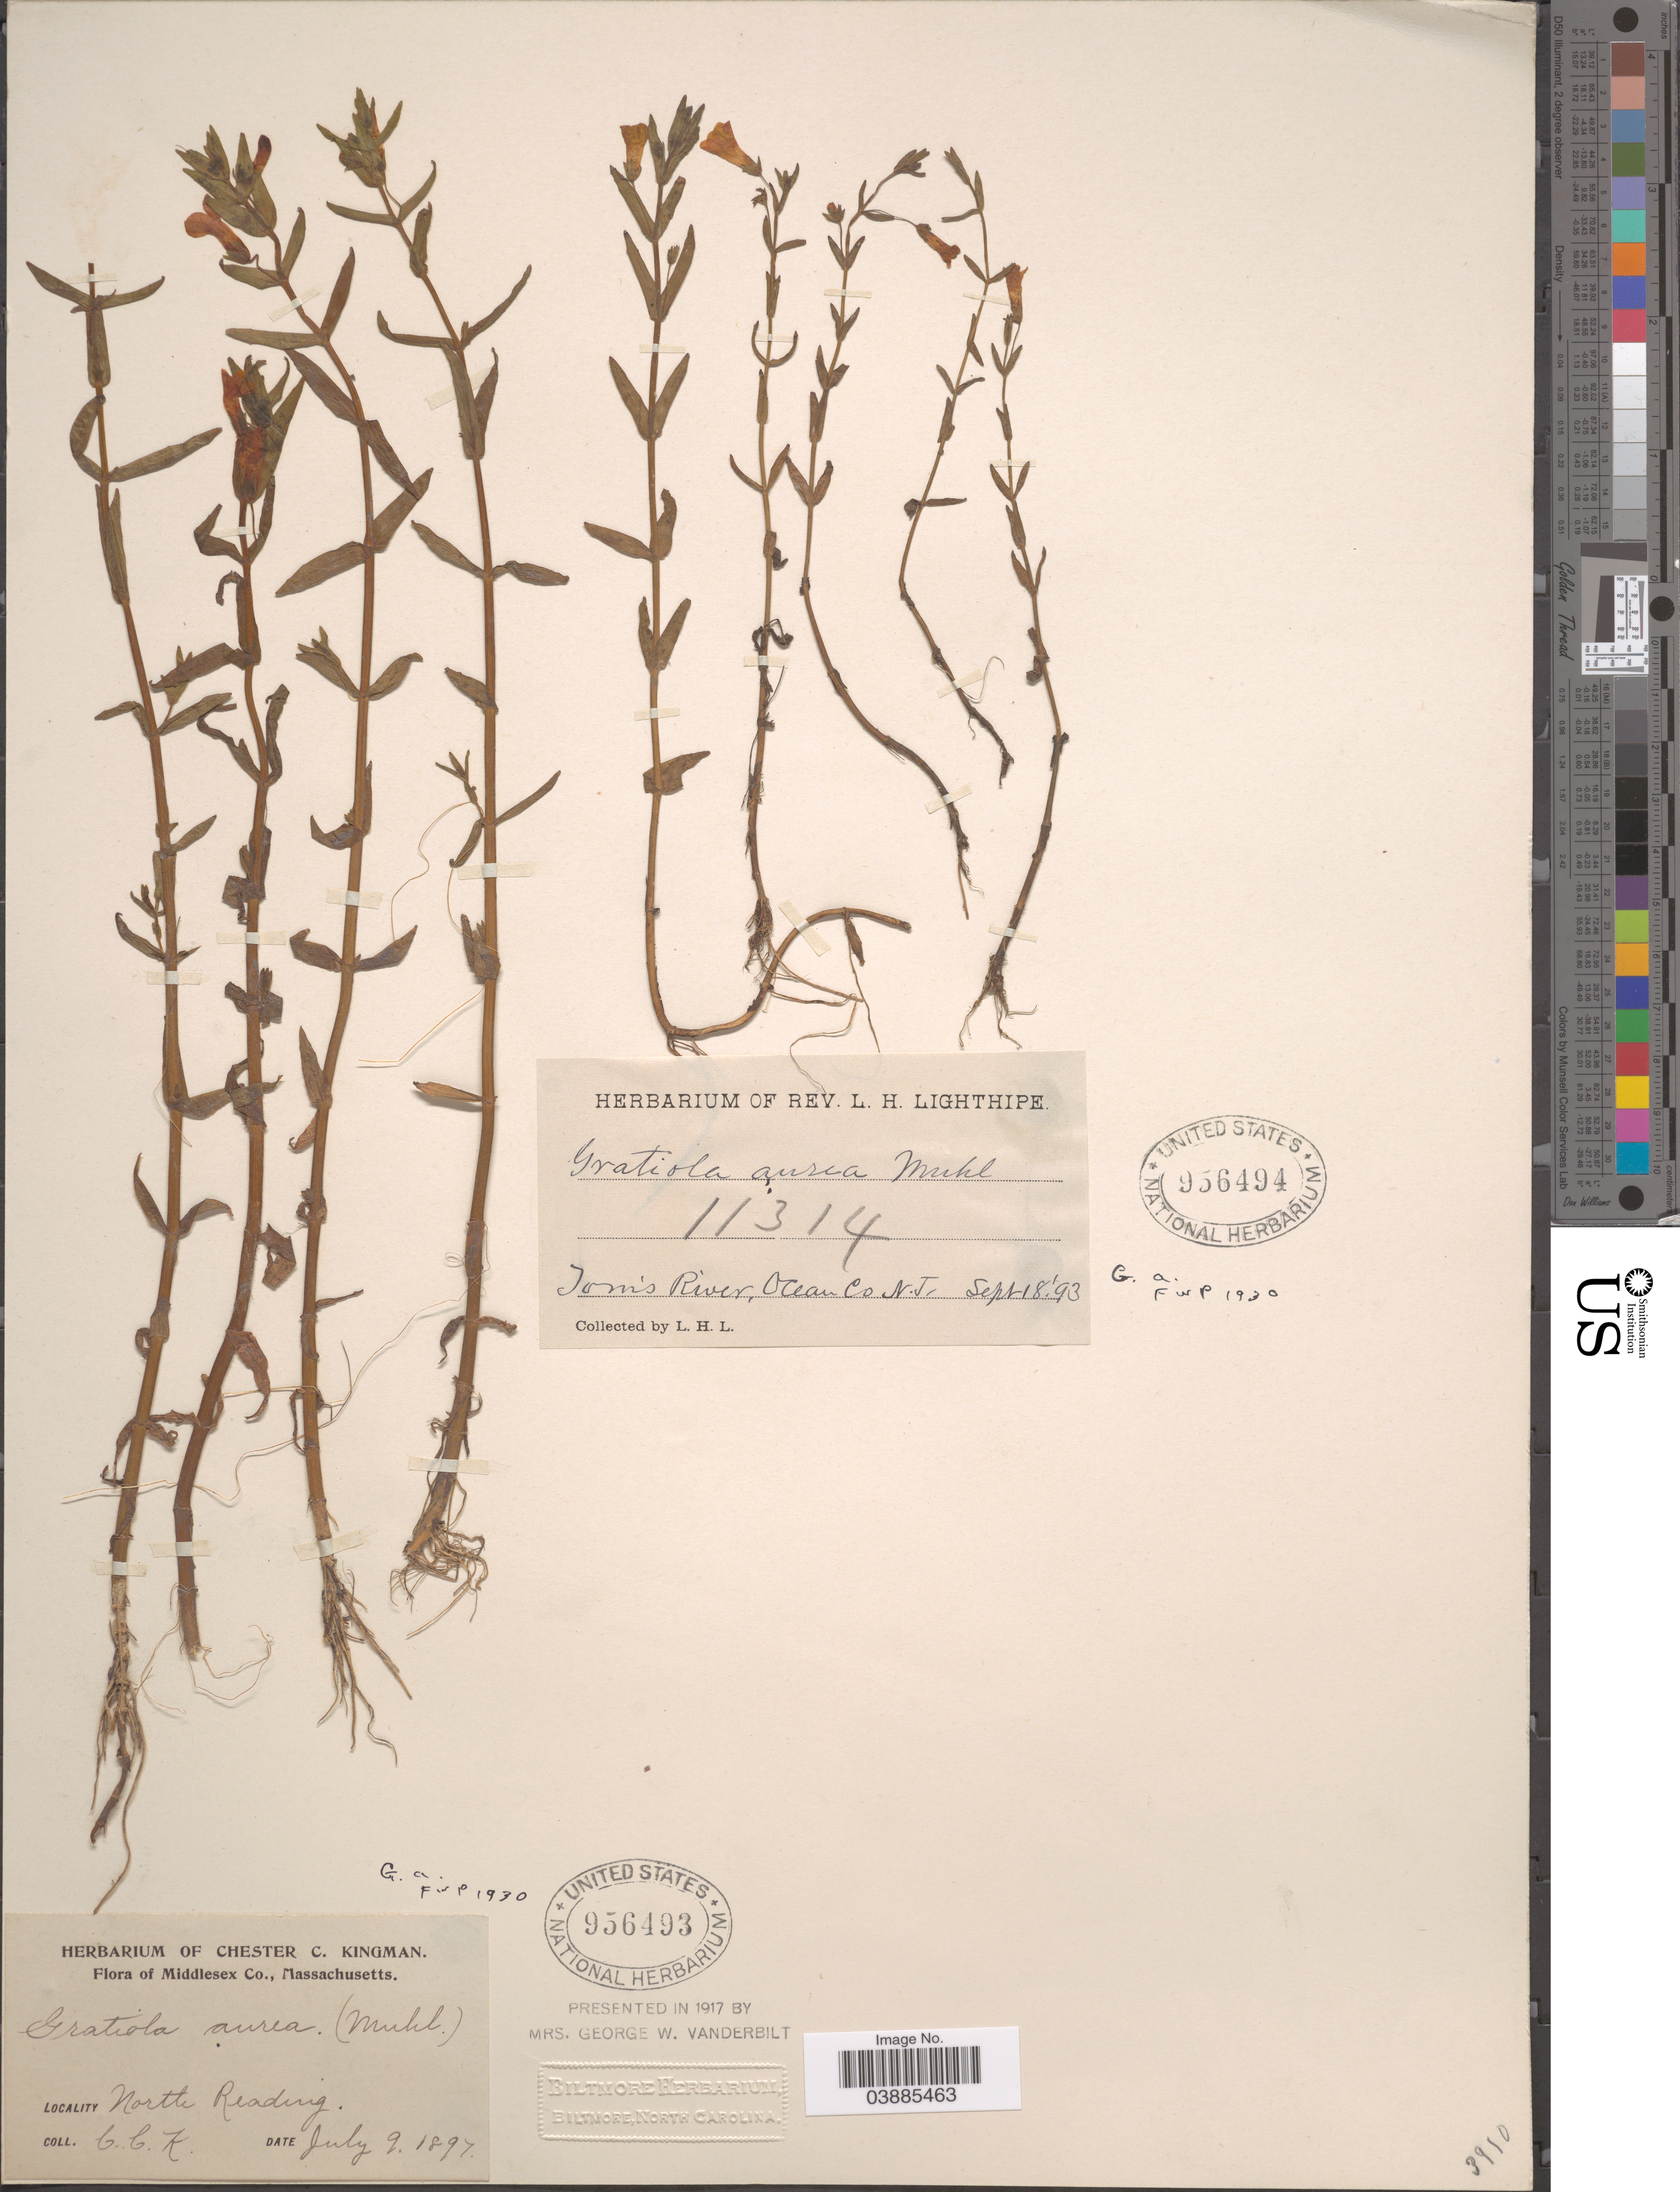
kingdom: Plantae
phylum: Tracheophyta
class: Magnoliopsida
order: Lamiales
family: Plantaginaceae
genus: Gratiola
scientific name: Gratiola aurea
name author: Pursh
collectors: C. Kingman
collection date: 1897-07-09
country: United States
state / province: Massachusetts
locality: Middlesex Co. North Reading.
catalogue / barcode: US 956493